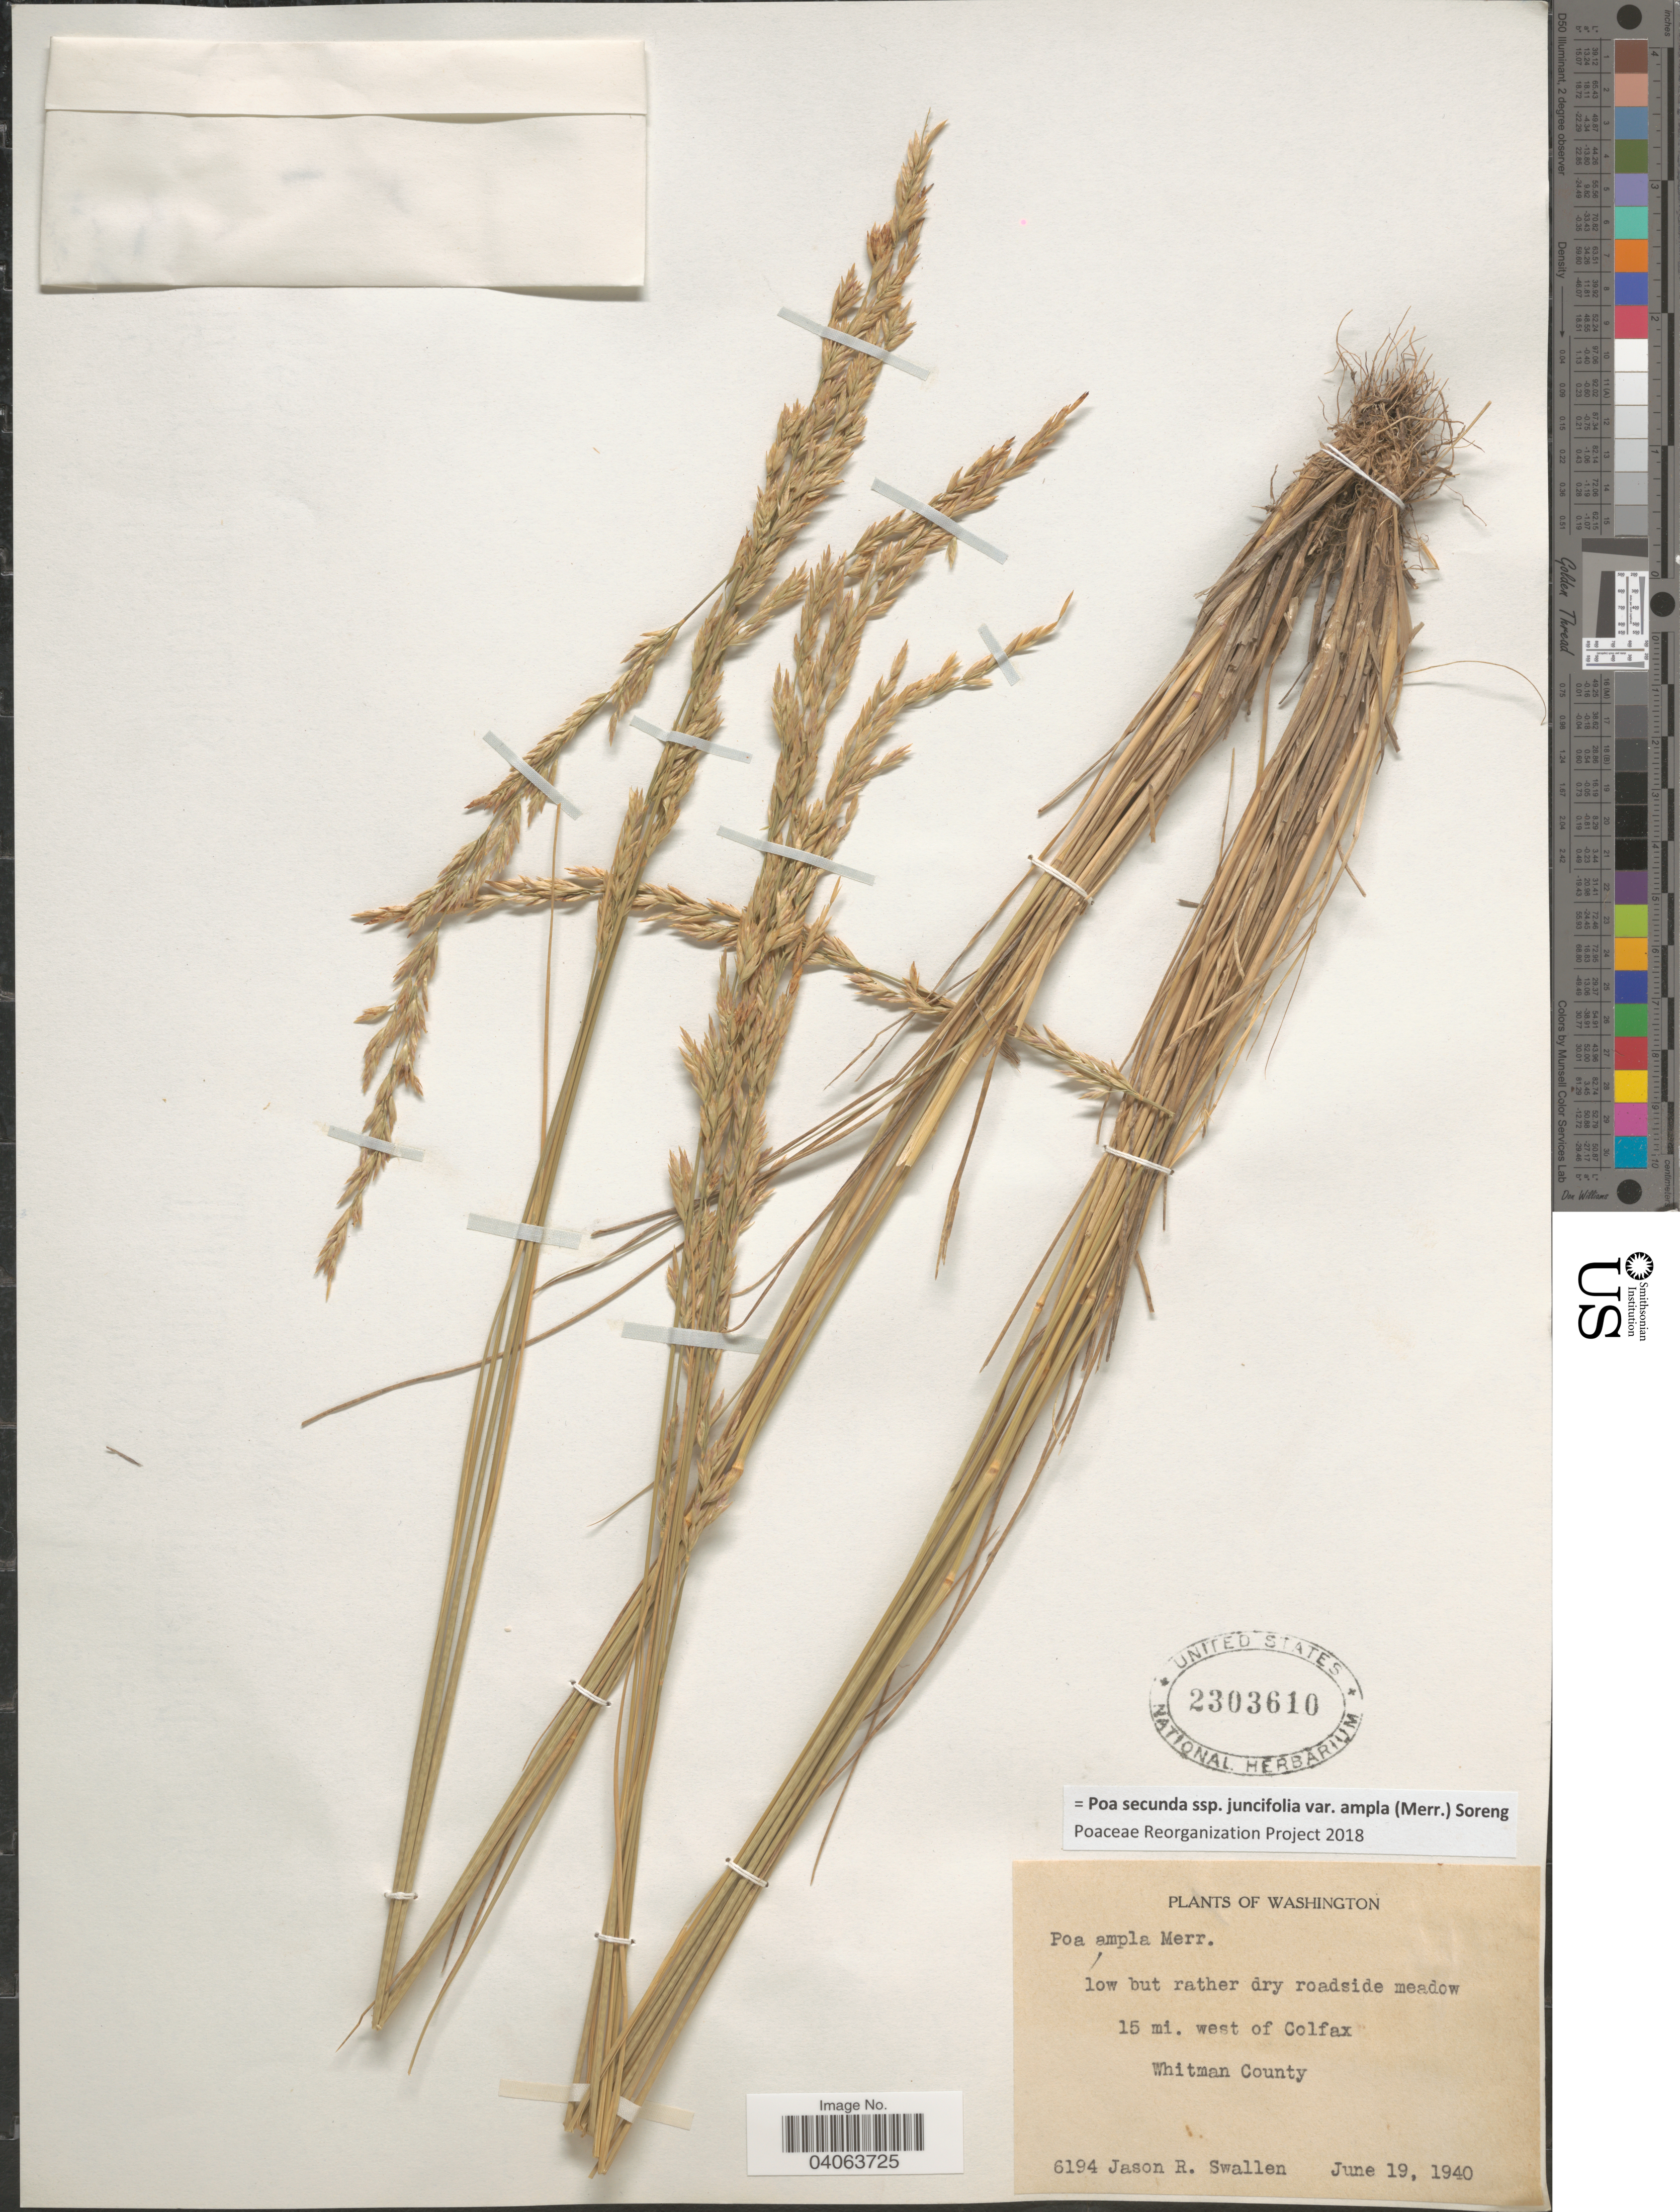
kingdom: Plantae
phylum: Tracheophyta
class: Liliopsida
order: Poales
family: Poaceae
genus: Poa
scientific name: Poa secunda subsp. juncifolia var. ampla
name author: (Merr.) Soreng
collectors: J. R. Swallen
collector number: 6194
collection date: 1940-06-19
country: United States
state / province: Washington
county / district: Whitman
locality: Low but rather dry roadside meadow 15 mi. west of Colfax. Whitman County.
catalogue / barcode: US 2303610